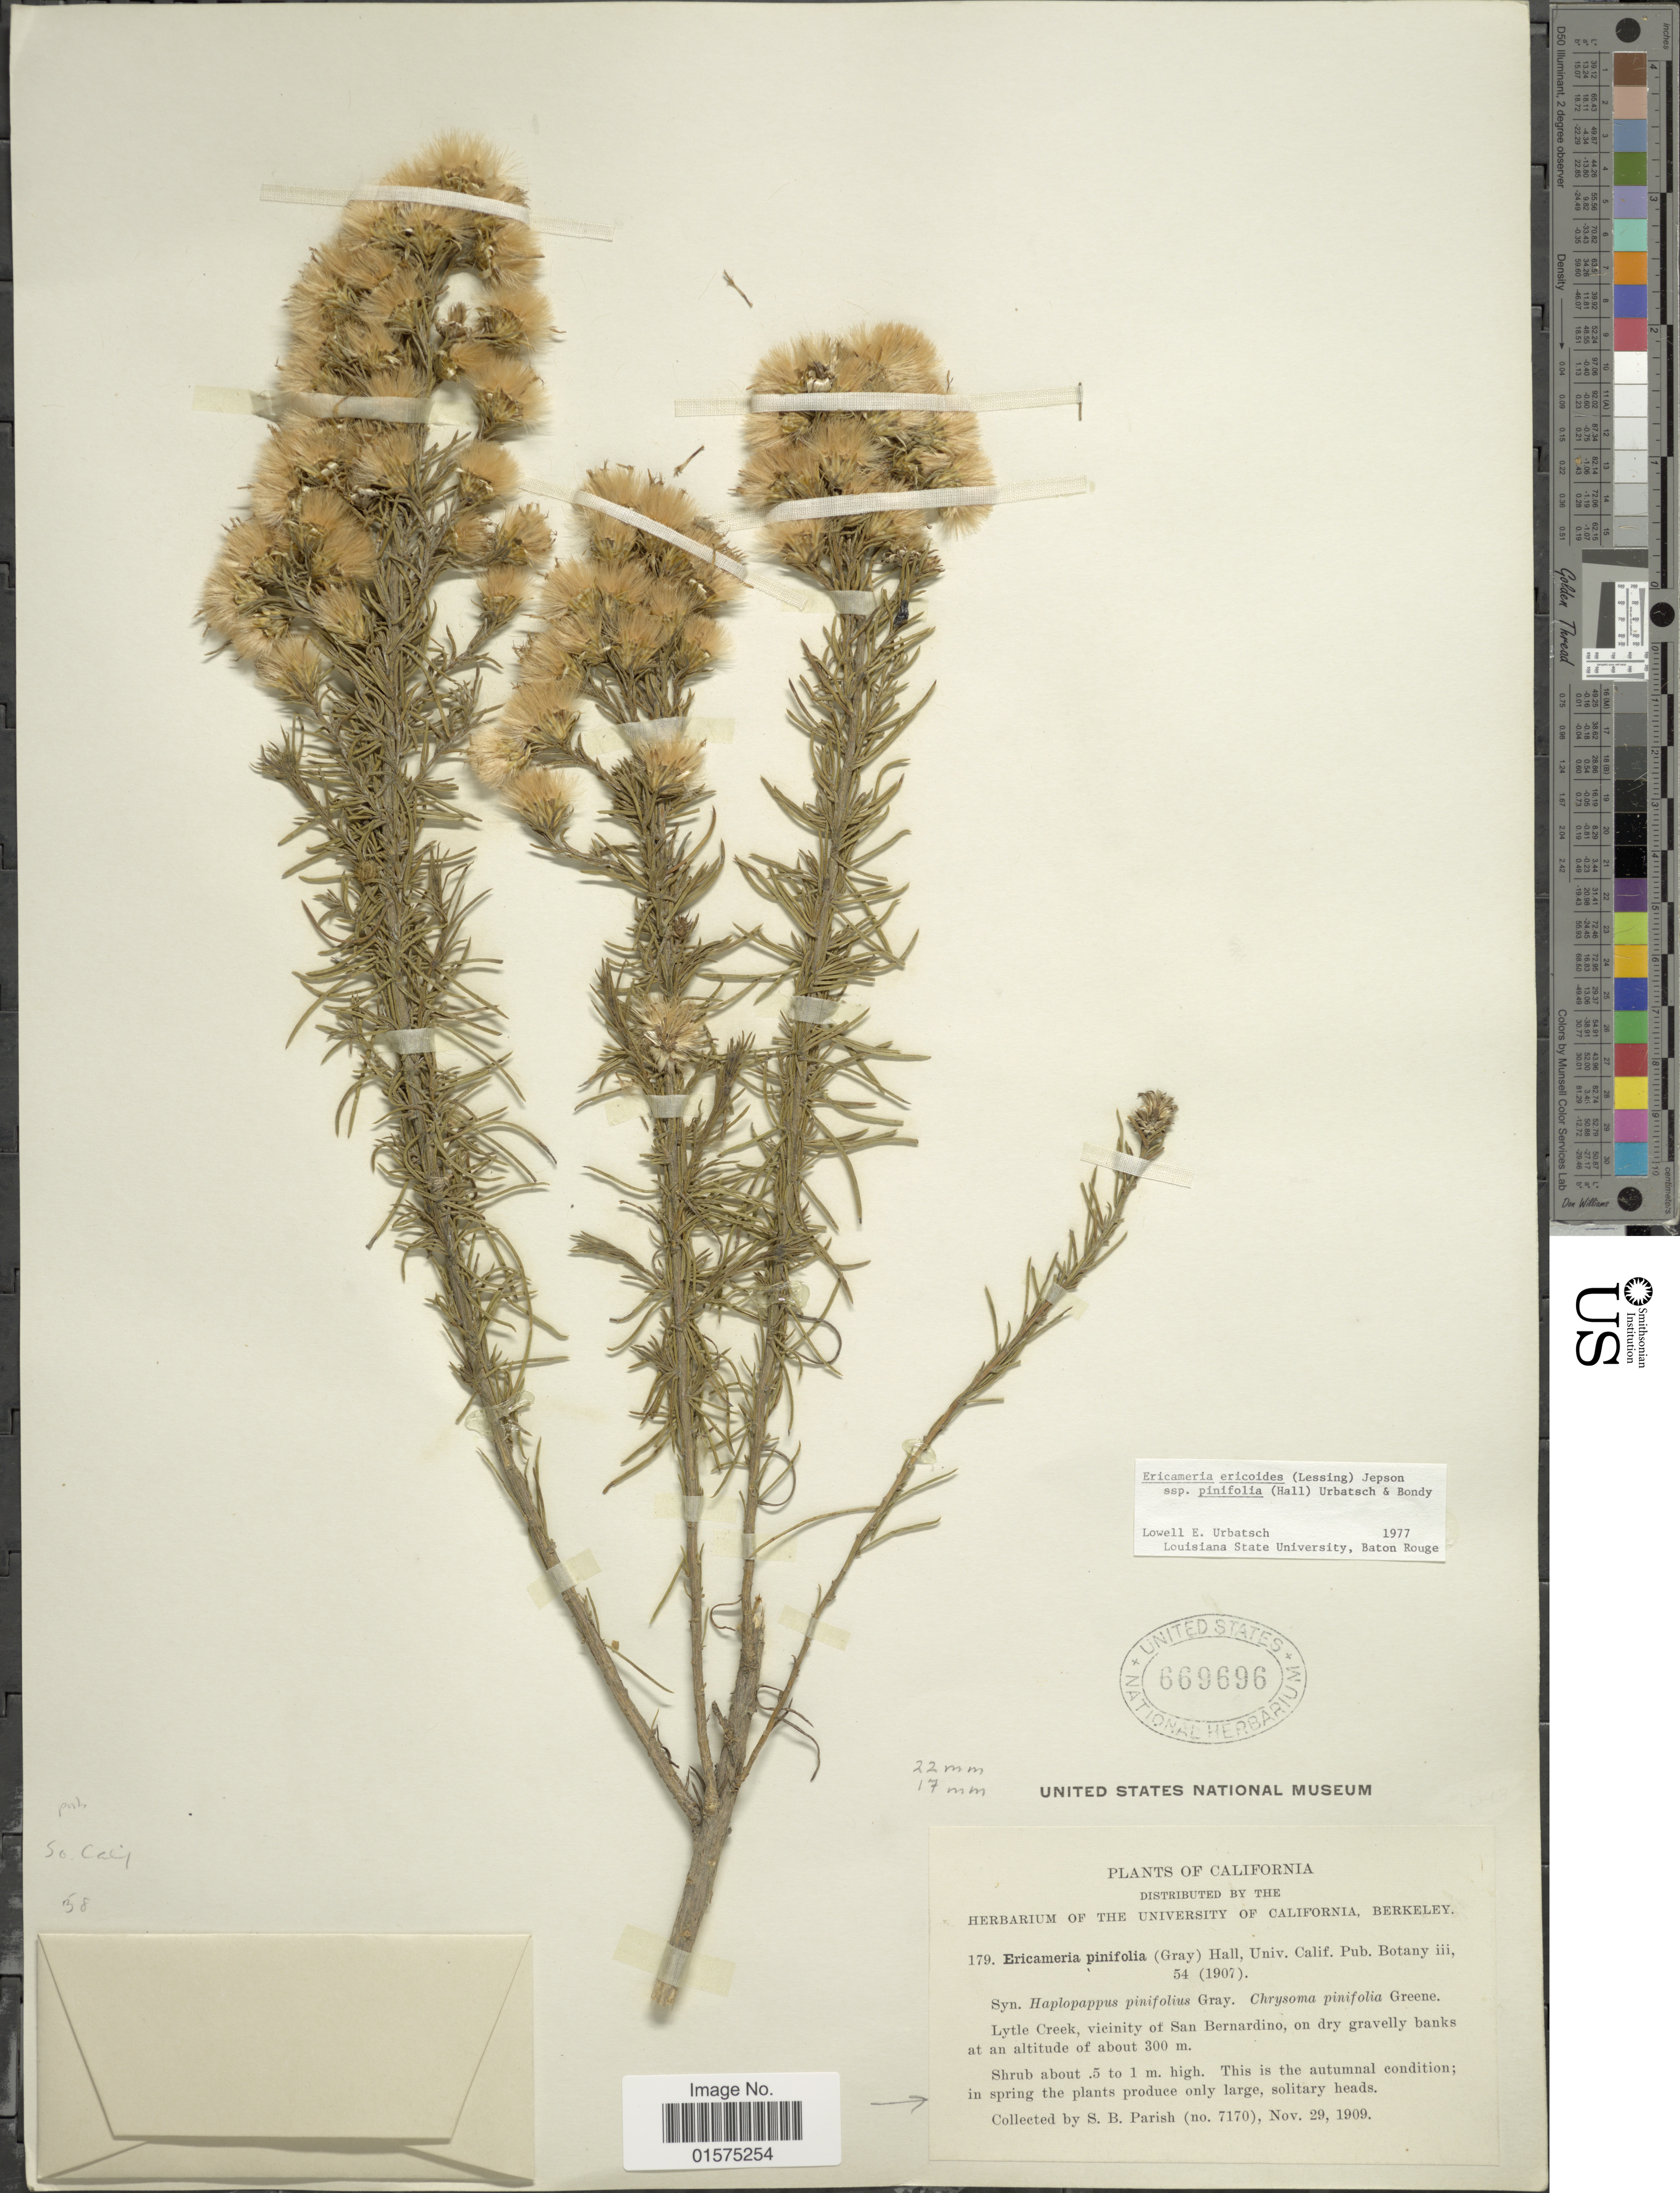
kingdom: Plantae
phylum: Tracheophyta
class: Magnoliopsida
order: Asterales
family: Asteraceae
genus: Ericameria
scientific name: Ericameria pinifolia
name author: (A. Gray) Hall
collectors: S. B. Parish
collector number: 7170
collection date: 1909-11-29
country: United States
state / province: California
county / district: San Bernardino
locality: Lytle Creek, vicinity of San Bernardino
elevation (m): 300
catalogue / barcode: US 669696